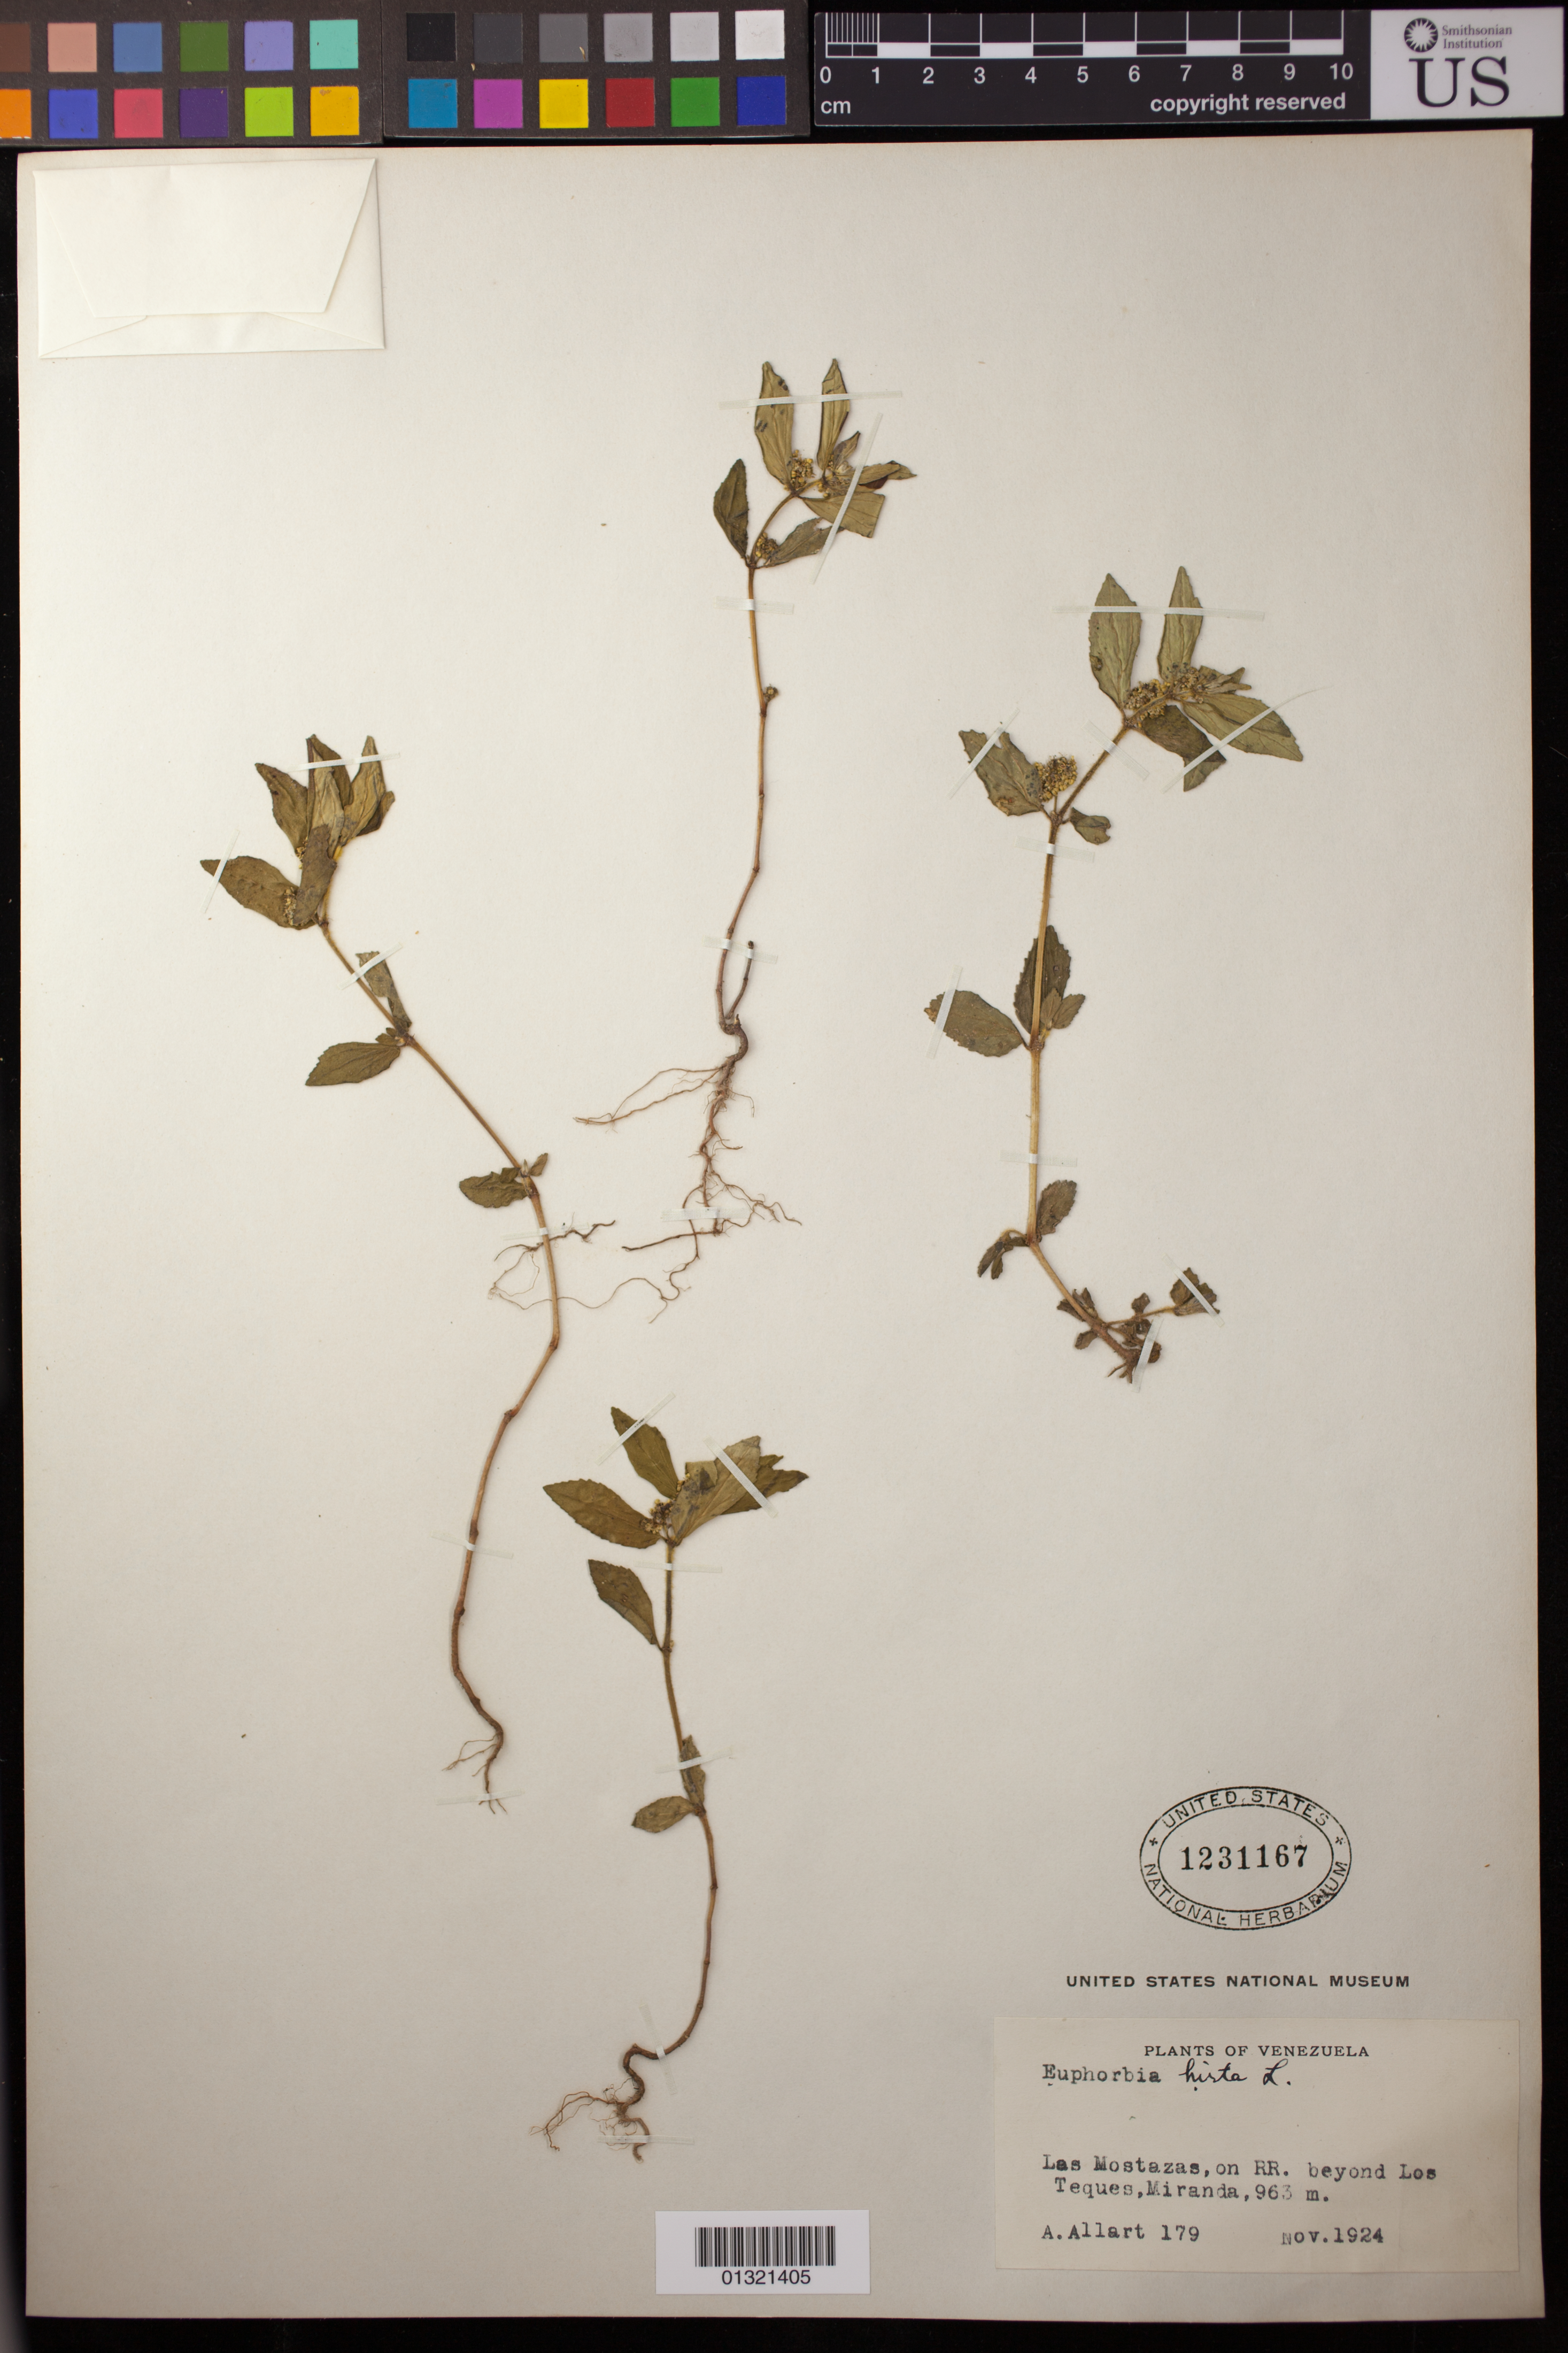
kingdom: Plantae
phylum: Tracheophyta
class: Magnoliopsida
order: Malpighiales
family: Euphorbiaceae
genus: Euphorbia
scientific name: Euphorbia hirta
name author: L.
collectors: A. Allart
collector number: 179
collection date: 1924-11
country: Venezuela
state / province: Miranda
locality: Las Mostazas, on RR. beyond Los Teques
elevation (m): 963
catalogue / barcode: US 1231167